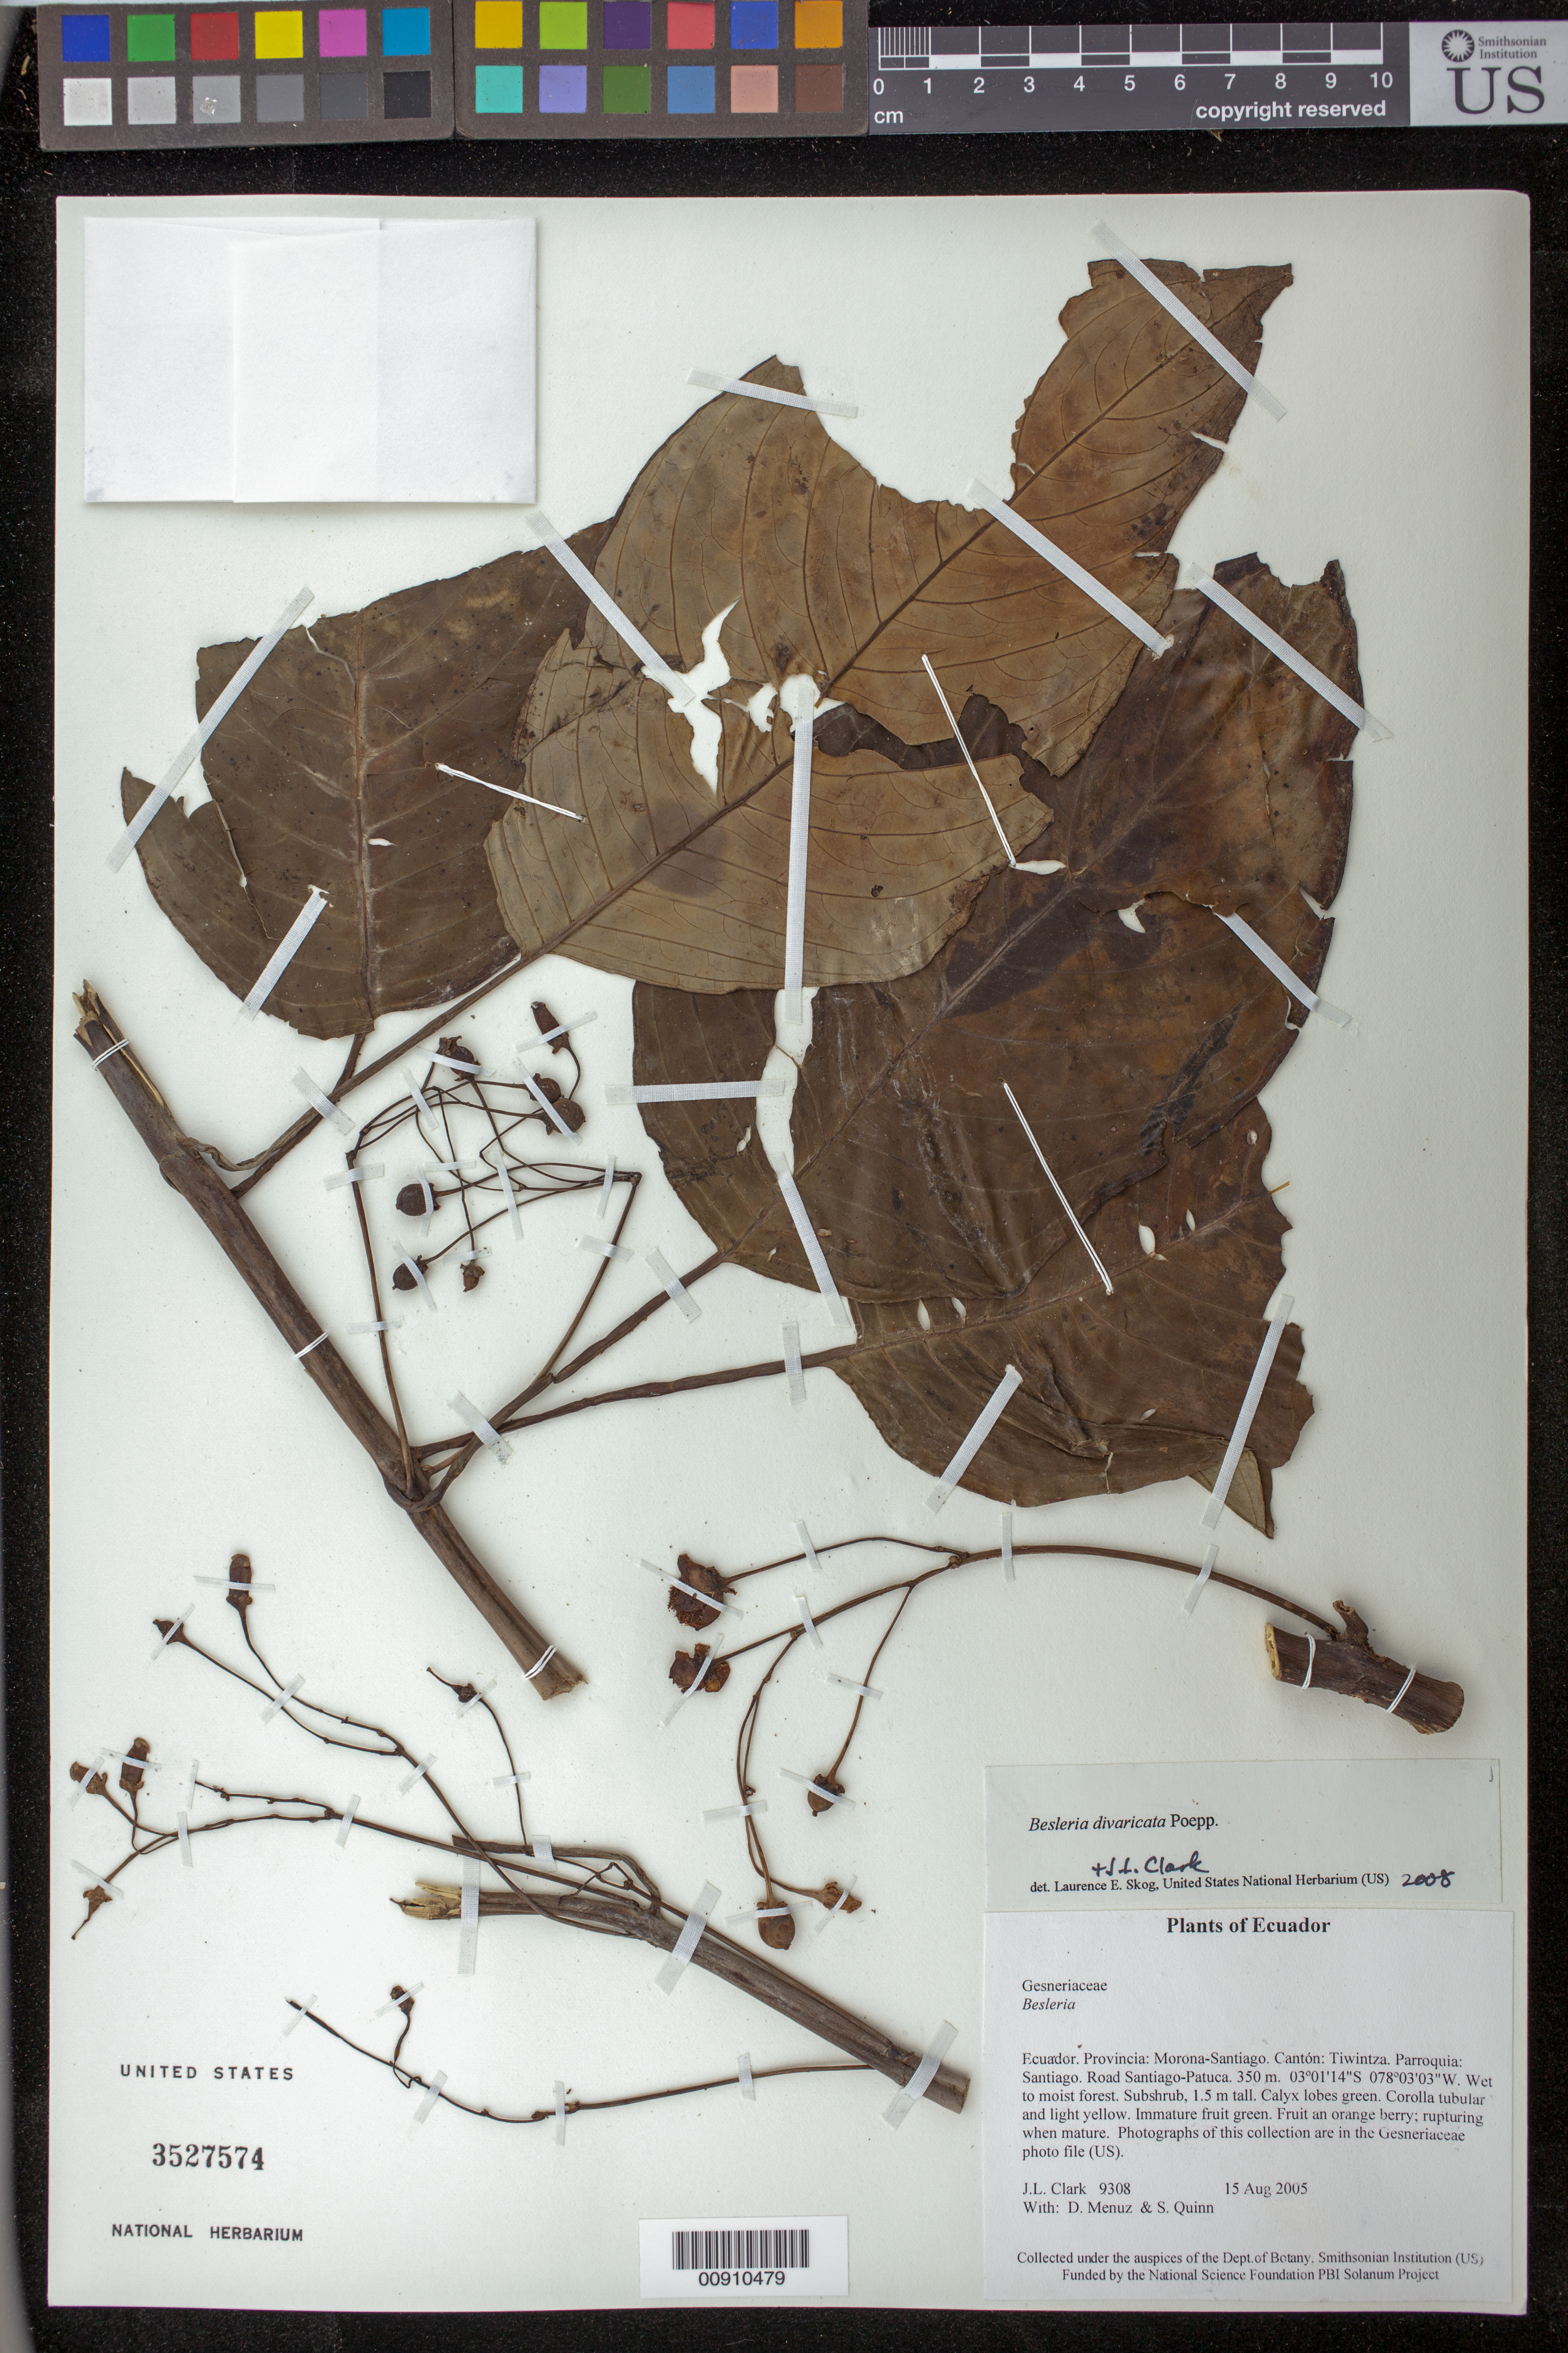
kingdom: Plantae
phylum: Tracheophyta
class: Magnoliopsida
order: Lamiales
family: Gesneriaceae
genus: Besleria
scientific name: Besleria divaricata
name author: Poepp.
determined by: Clark, J. L.; Skog, Laurence E.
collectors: J. L. Clark, D. Menuz & S. Quinn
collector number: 9308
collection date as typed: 15 Aug 2005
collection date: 2005-08-15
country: Ecuador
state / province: Morona-Santiago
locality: Tiwintza. Parroquia: Santiago. Road Santiago-Patuca.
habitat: Wet to moist forest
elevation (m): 350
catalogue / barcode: US 3527574